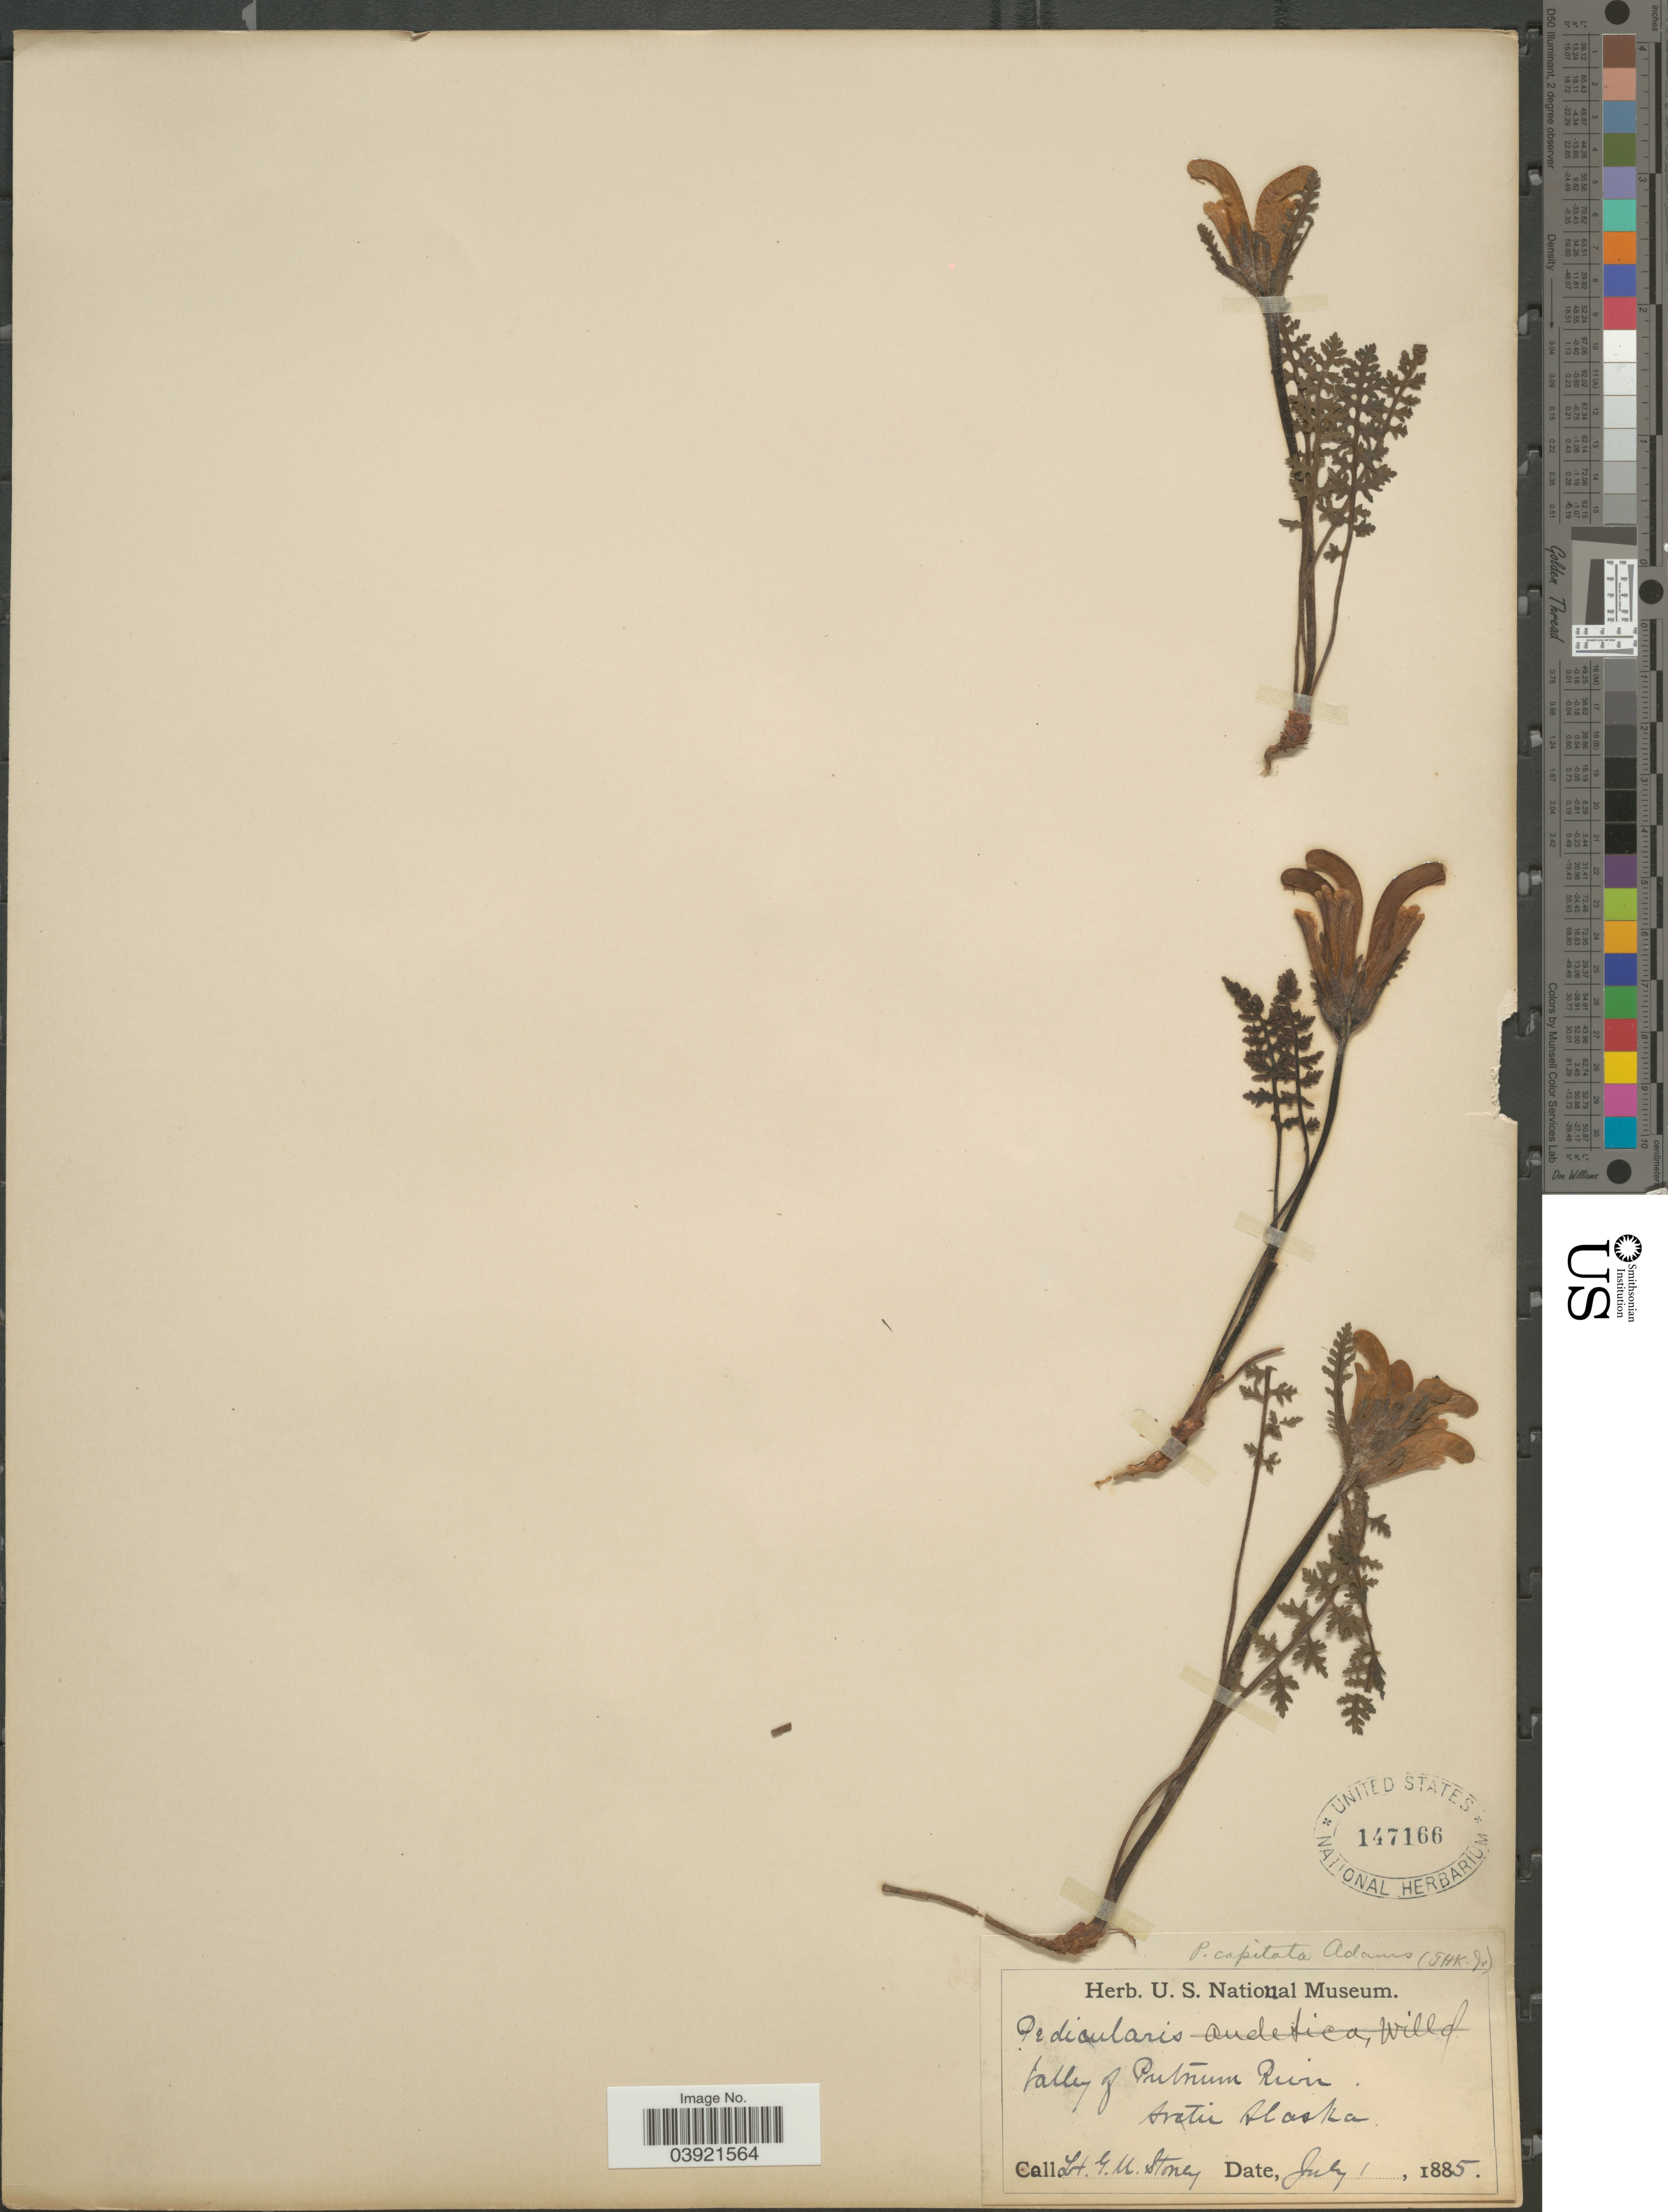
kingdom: Plantae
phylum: Tracheophyta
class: Magnoliopsida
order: Lamiales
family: Orobanchaceae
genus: Pedicularis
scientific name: Pedicularis capitata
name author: Adams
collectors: G. Stoney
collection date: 1885-07-01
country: United States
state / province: Alaska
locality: Valley of Putnum River. Arctic Alaska.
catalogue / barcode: US 147166